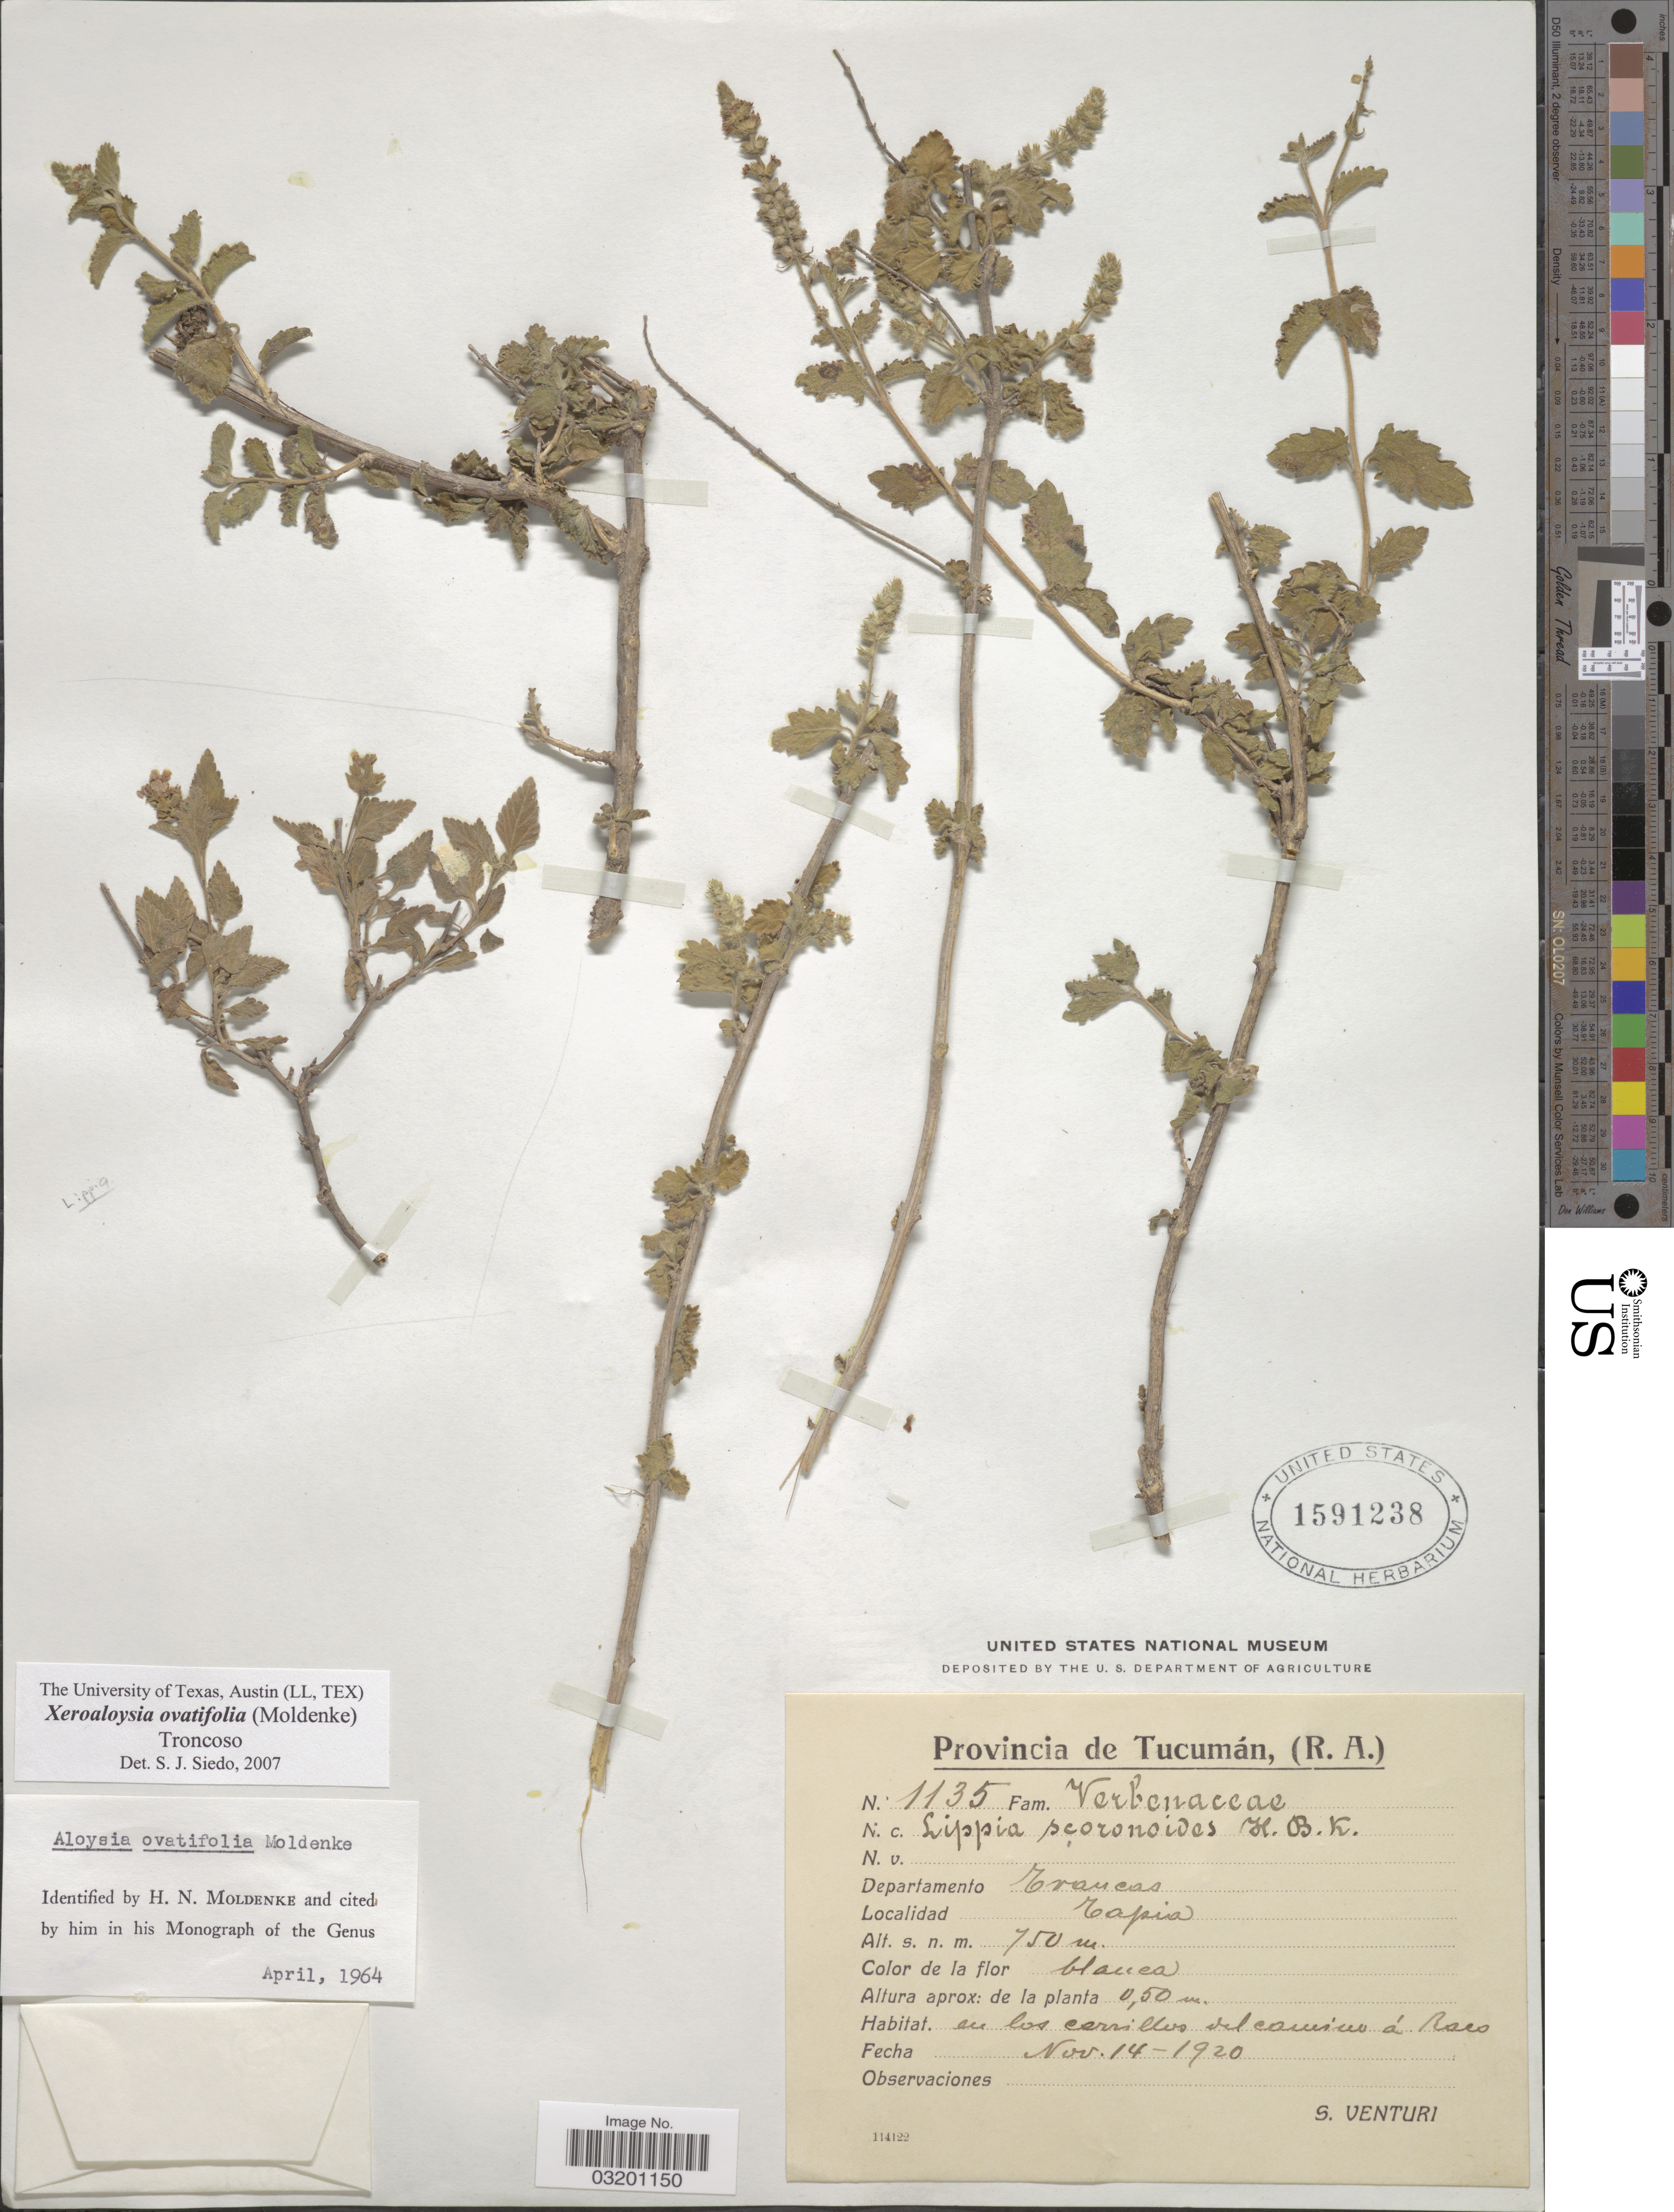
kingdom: Plantae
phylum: Tracheophyta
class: Magnoliopsida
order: Lamiales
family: Verbenaceae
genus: Xeroaloysia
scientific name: Xeroaloysia ovatifolia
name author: (Moldenke) Tronc.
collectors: S. Venturi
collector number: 1135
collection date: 1920-11-14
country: Argentina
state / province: Tucuman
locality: Departamento Trancas. Tapia. En los cerrillos del camino á Raco.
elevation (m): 750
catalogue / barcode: US 1591238